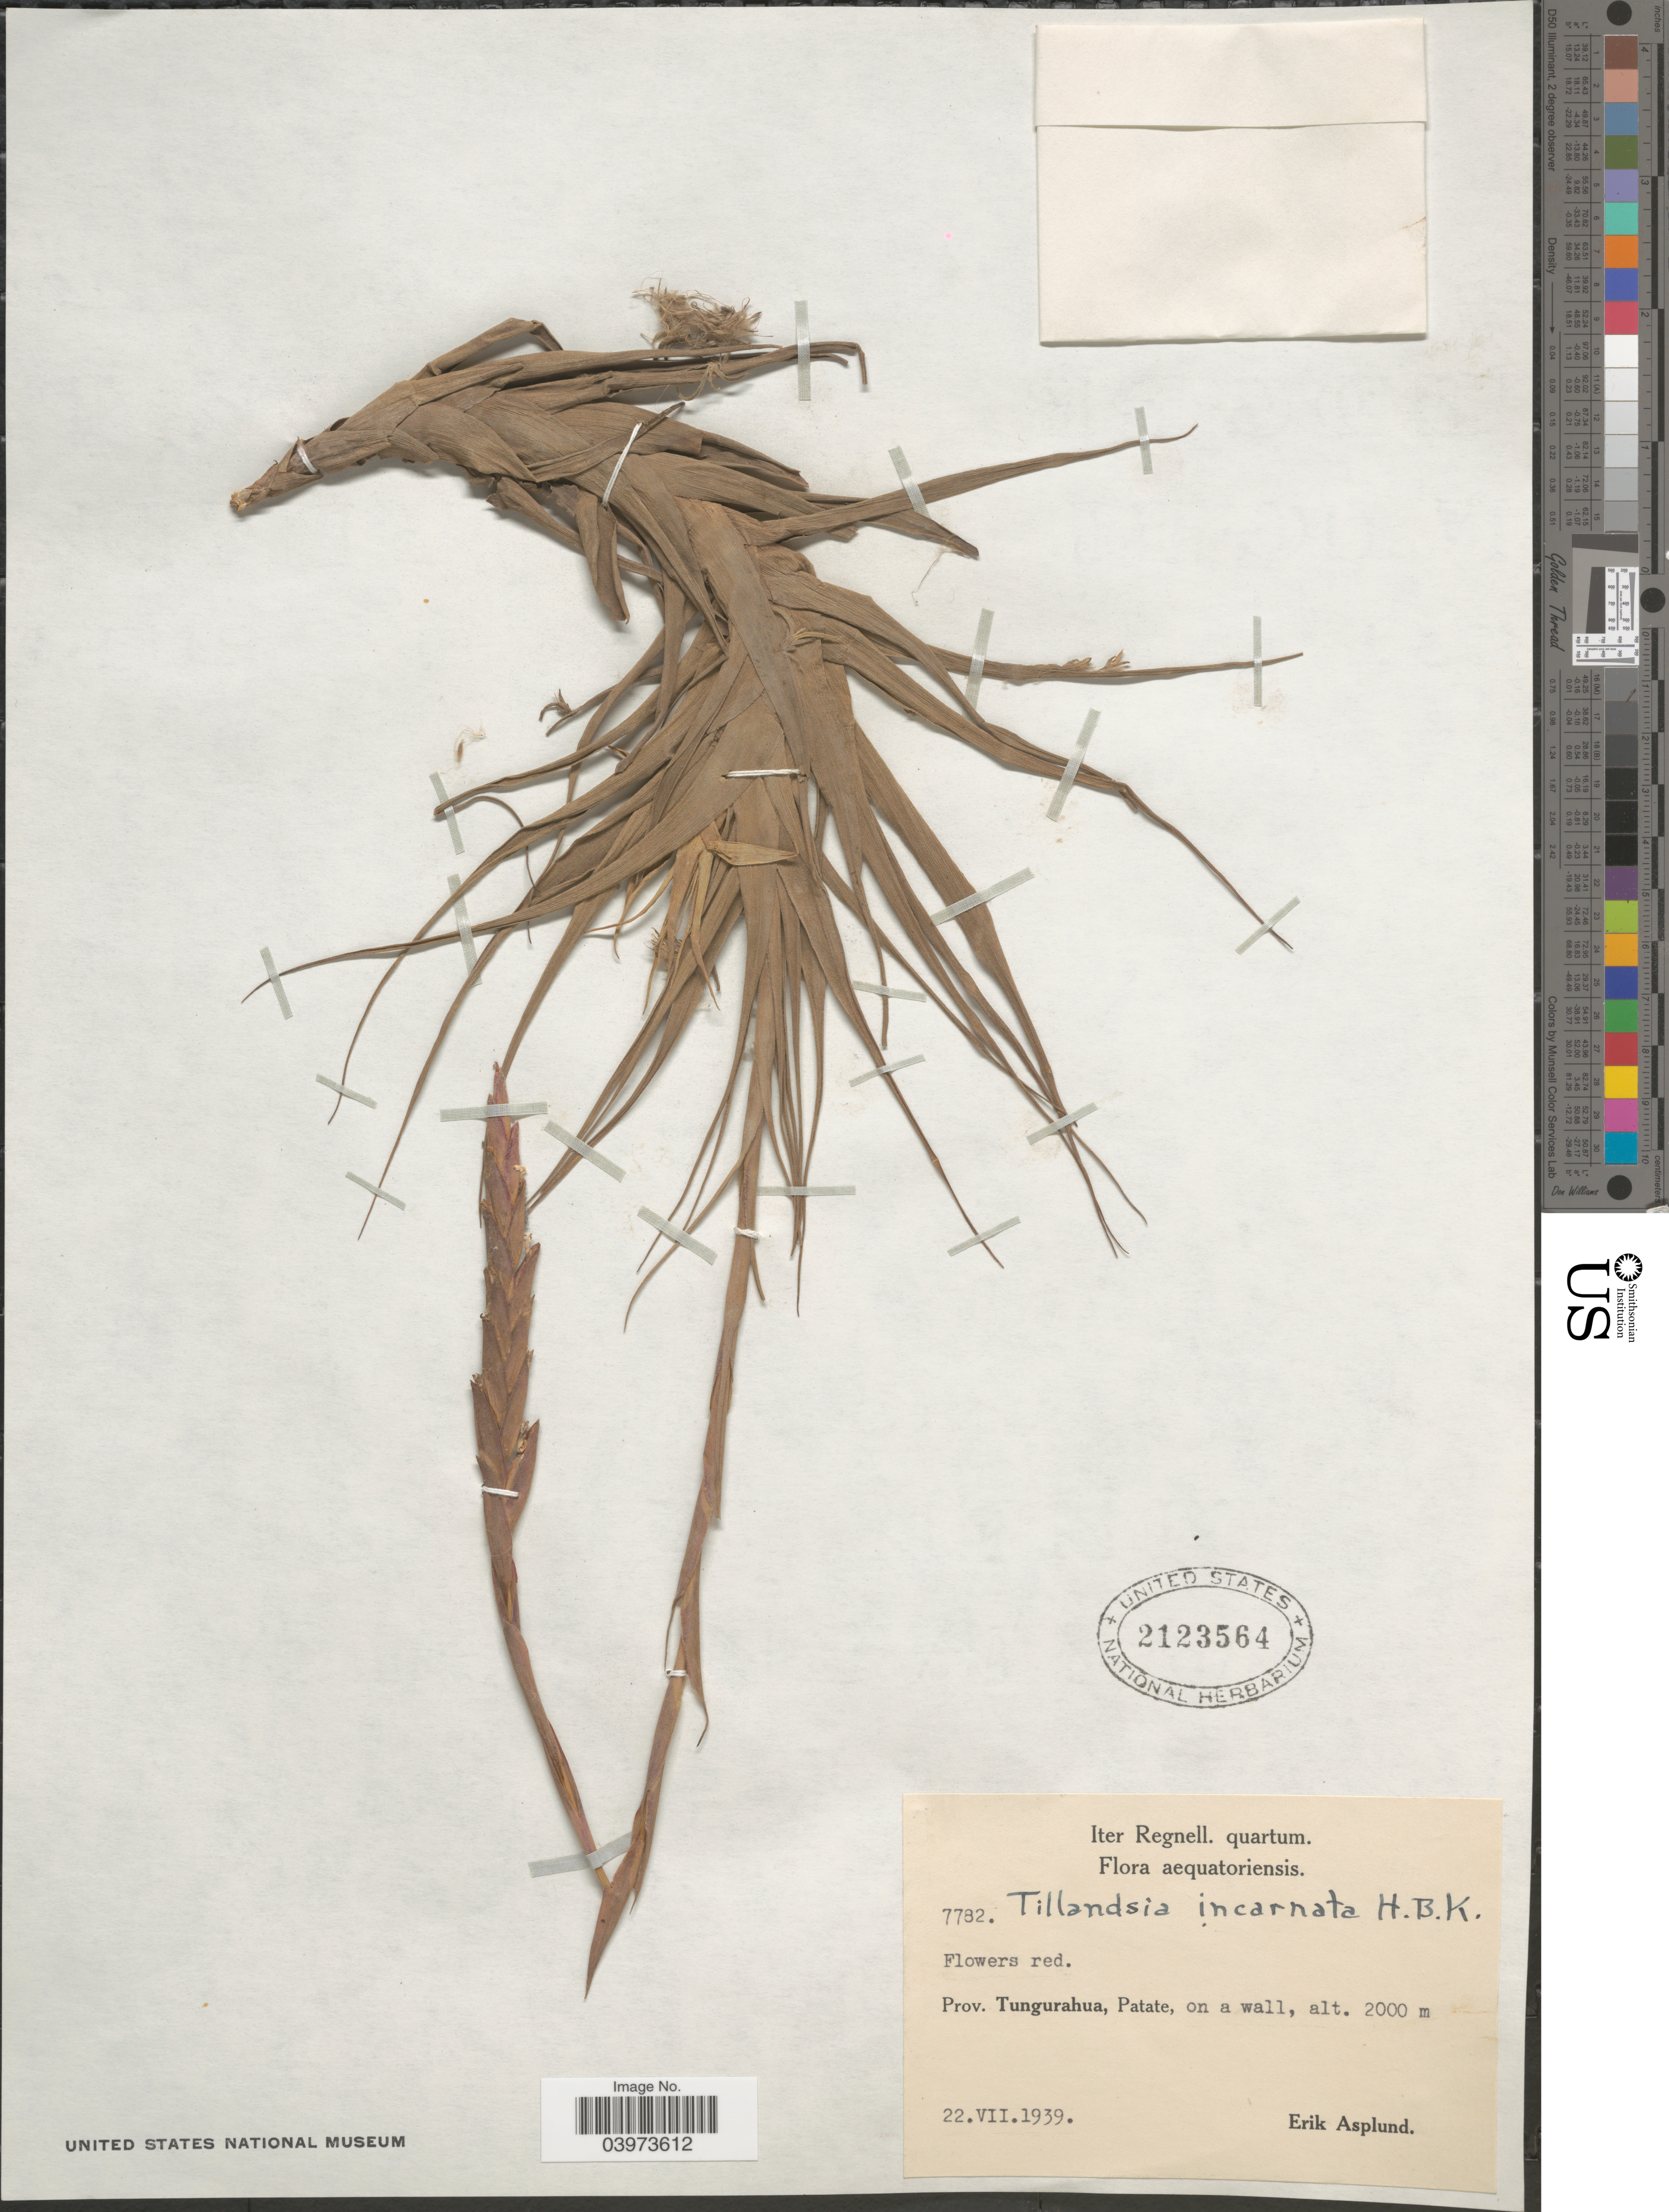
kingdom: Plantae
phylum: Tracheophyta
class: Liliopsida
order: Poales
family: Bromeliaceae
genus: Tillandsia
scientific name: Tillandsia incarnata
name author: Kunth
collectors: E. Asplund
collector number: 7782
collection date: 1939-07-22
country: Ecuador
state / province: Tungurahua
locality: Iter Regnell. quartum. Patate, on a wall.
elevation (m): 2000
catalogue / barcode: US 2123564